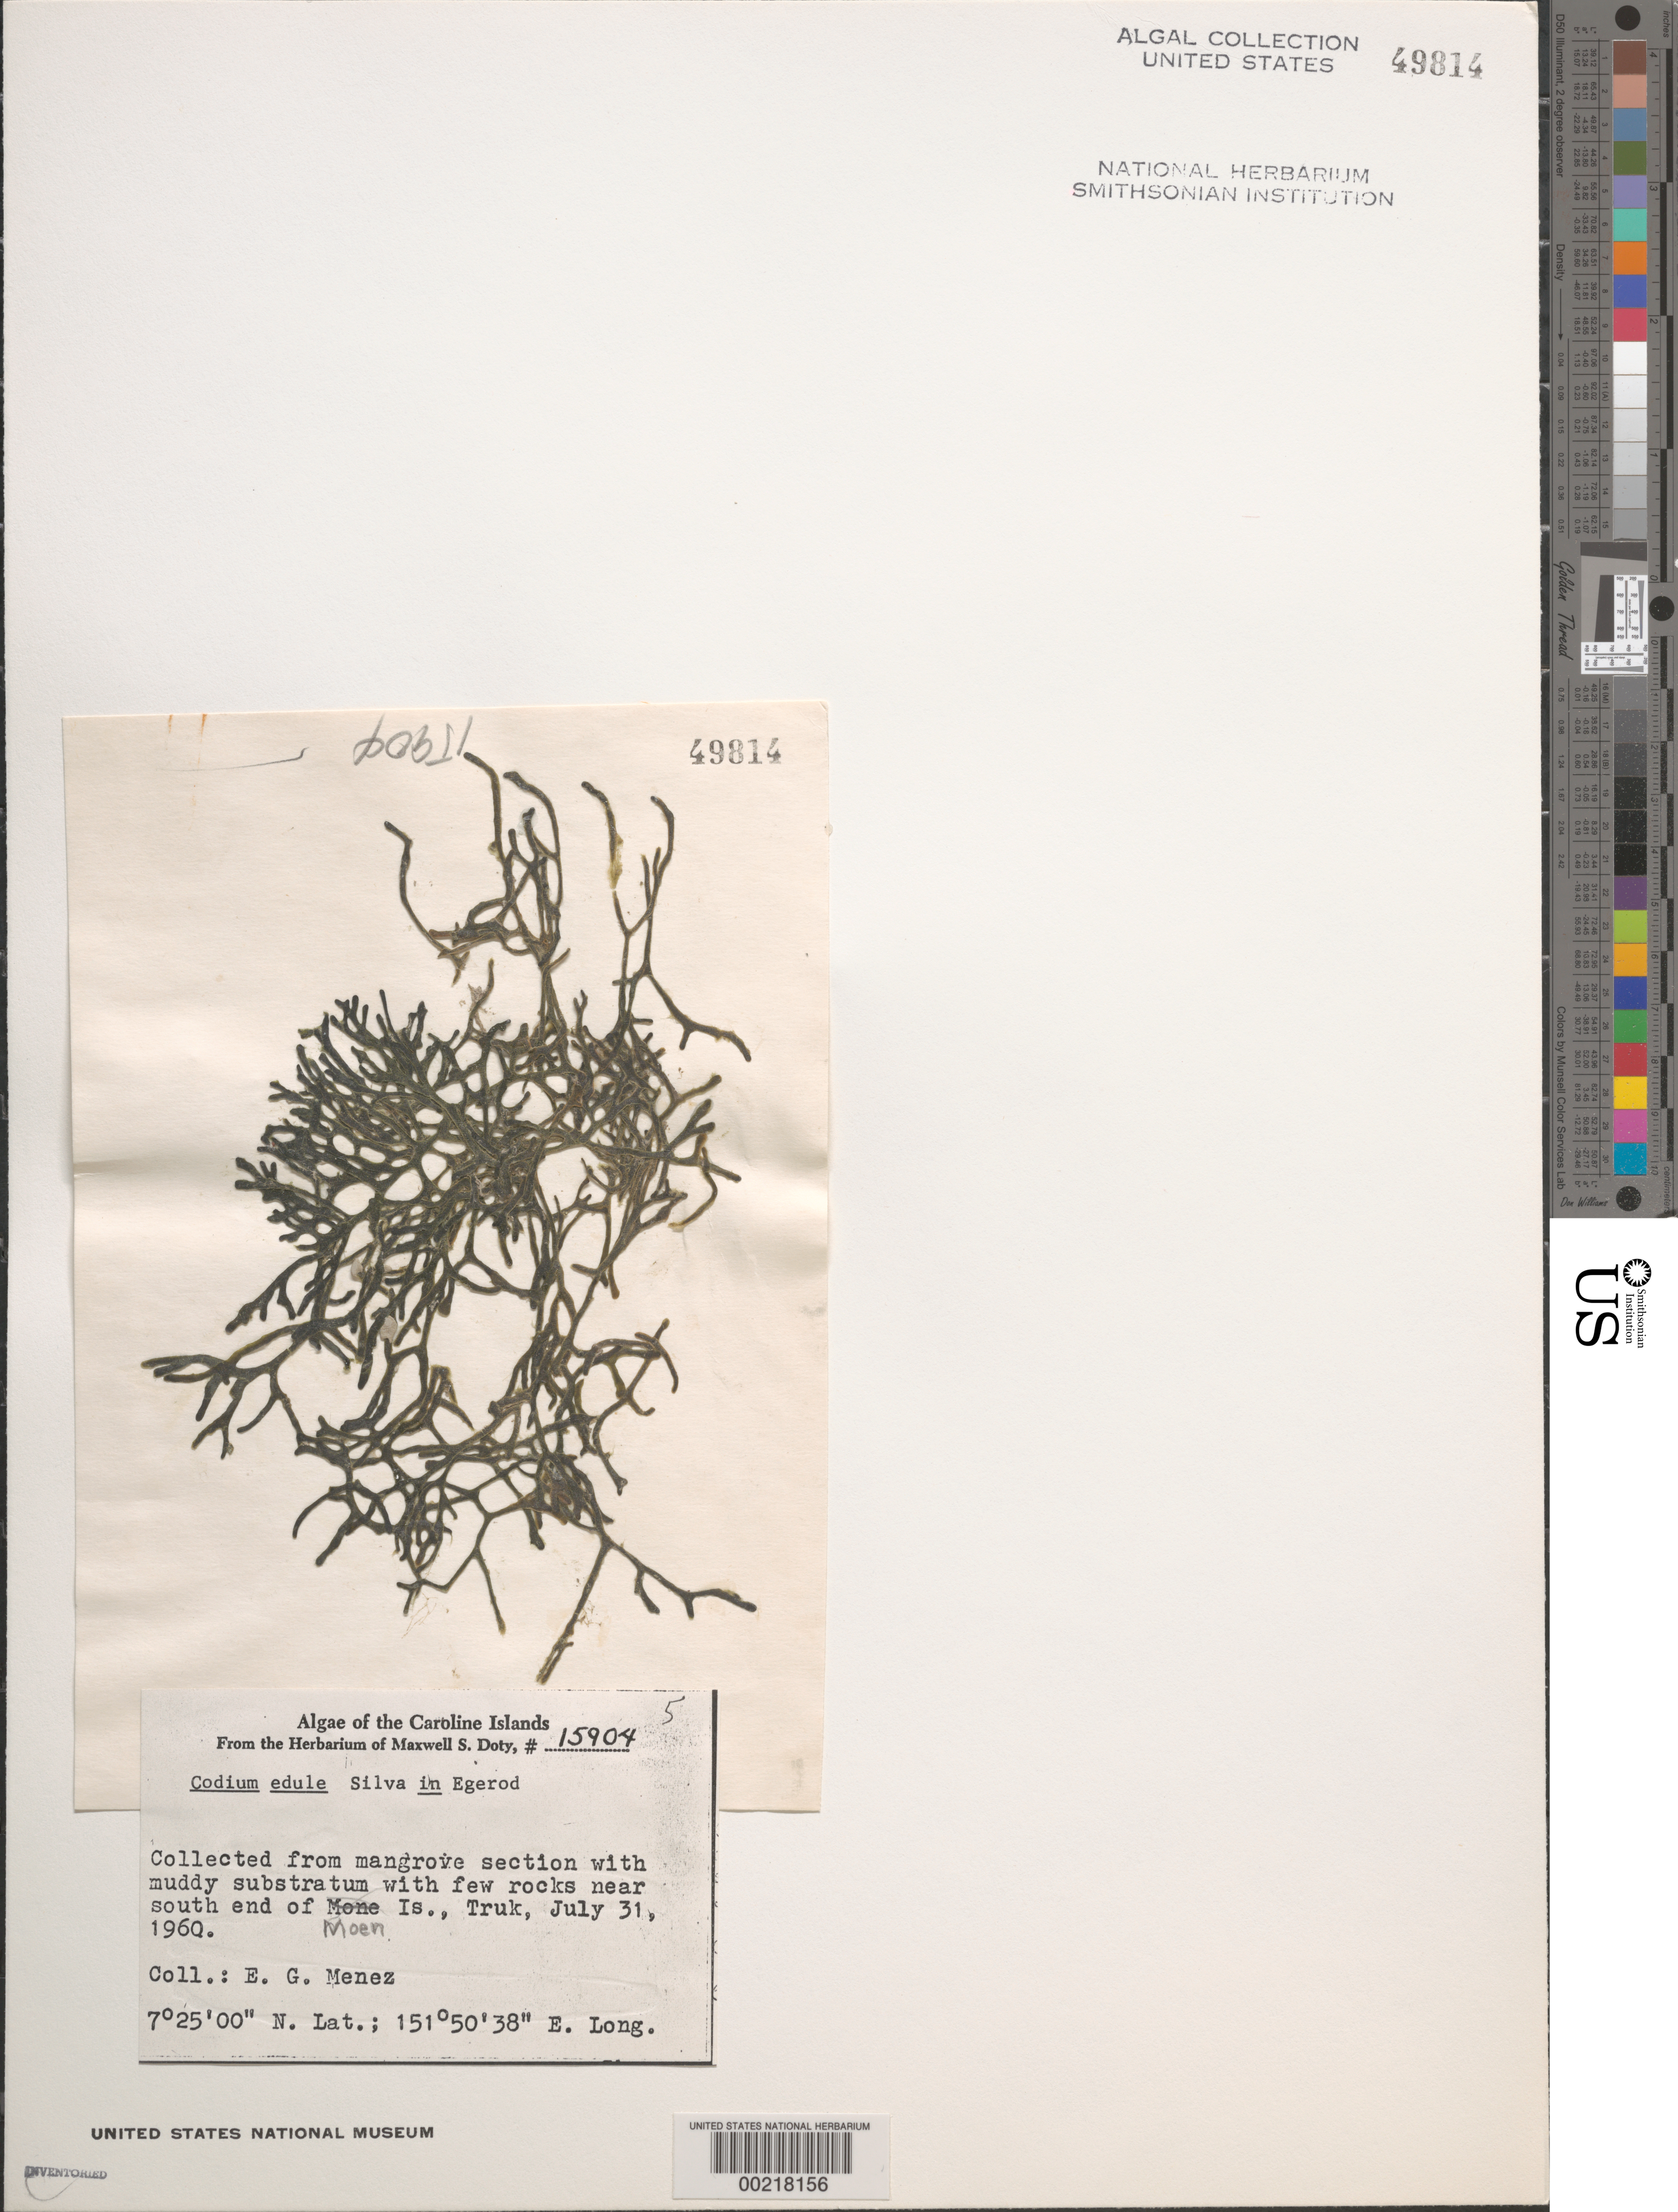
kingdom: Plantae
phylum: Chlorophyta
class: Ulvophyceae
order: Bryopsidales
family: Codiaceae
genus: Codium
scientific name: Codium edule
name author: P.C. Silva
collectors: Meñez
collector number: MSD 15904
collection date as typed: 31 Jul 1960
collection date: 1960-07-31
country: Micronesia, Federated States of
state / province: Truk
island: Moen [Wono]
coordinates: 7 25' 00" N, 151 50' 38" E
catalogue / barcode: US 49814